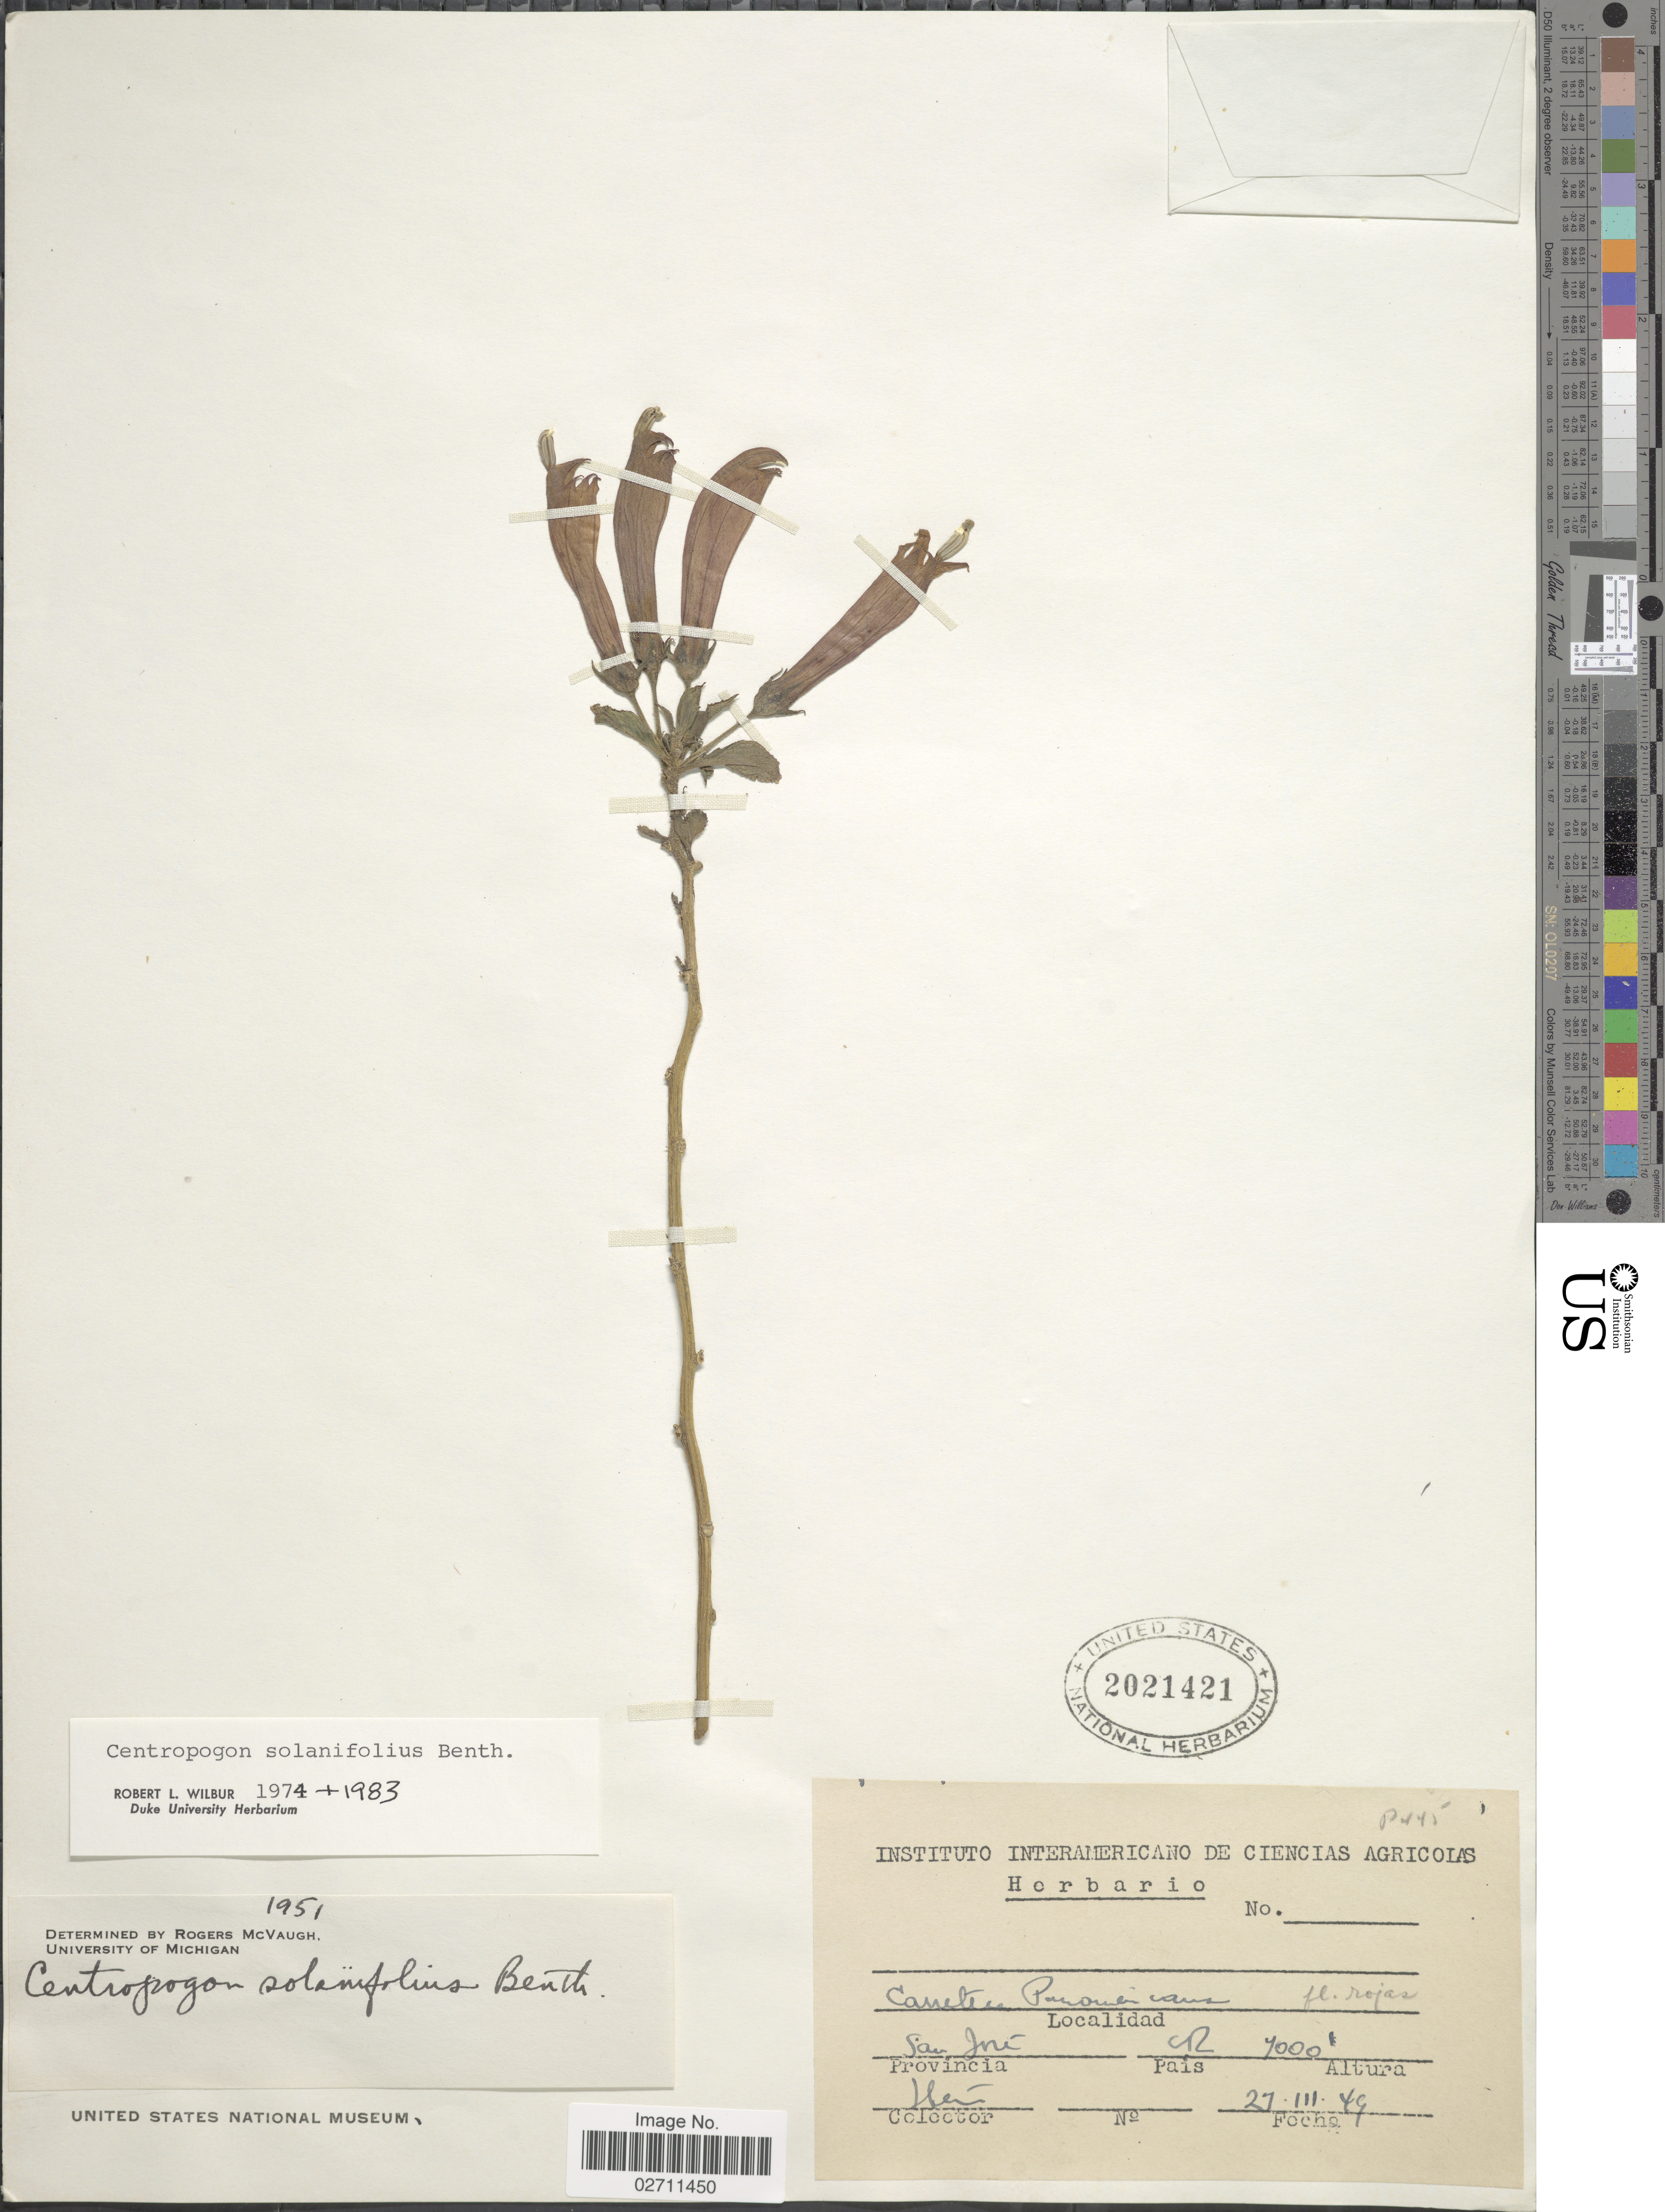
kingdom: Plantae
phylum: Tracheophyta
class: Magnoliopsida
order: Asterales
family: Campanulaceae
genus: Centropogon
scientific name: Centropogon solanifolius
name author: Benth.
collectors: J. León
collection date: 1949-03-27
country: Costa Rica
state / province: San José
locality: Carretera Panamericana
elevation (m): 2134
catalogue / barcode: US 2021421